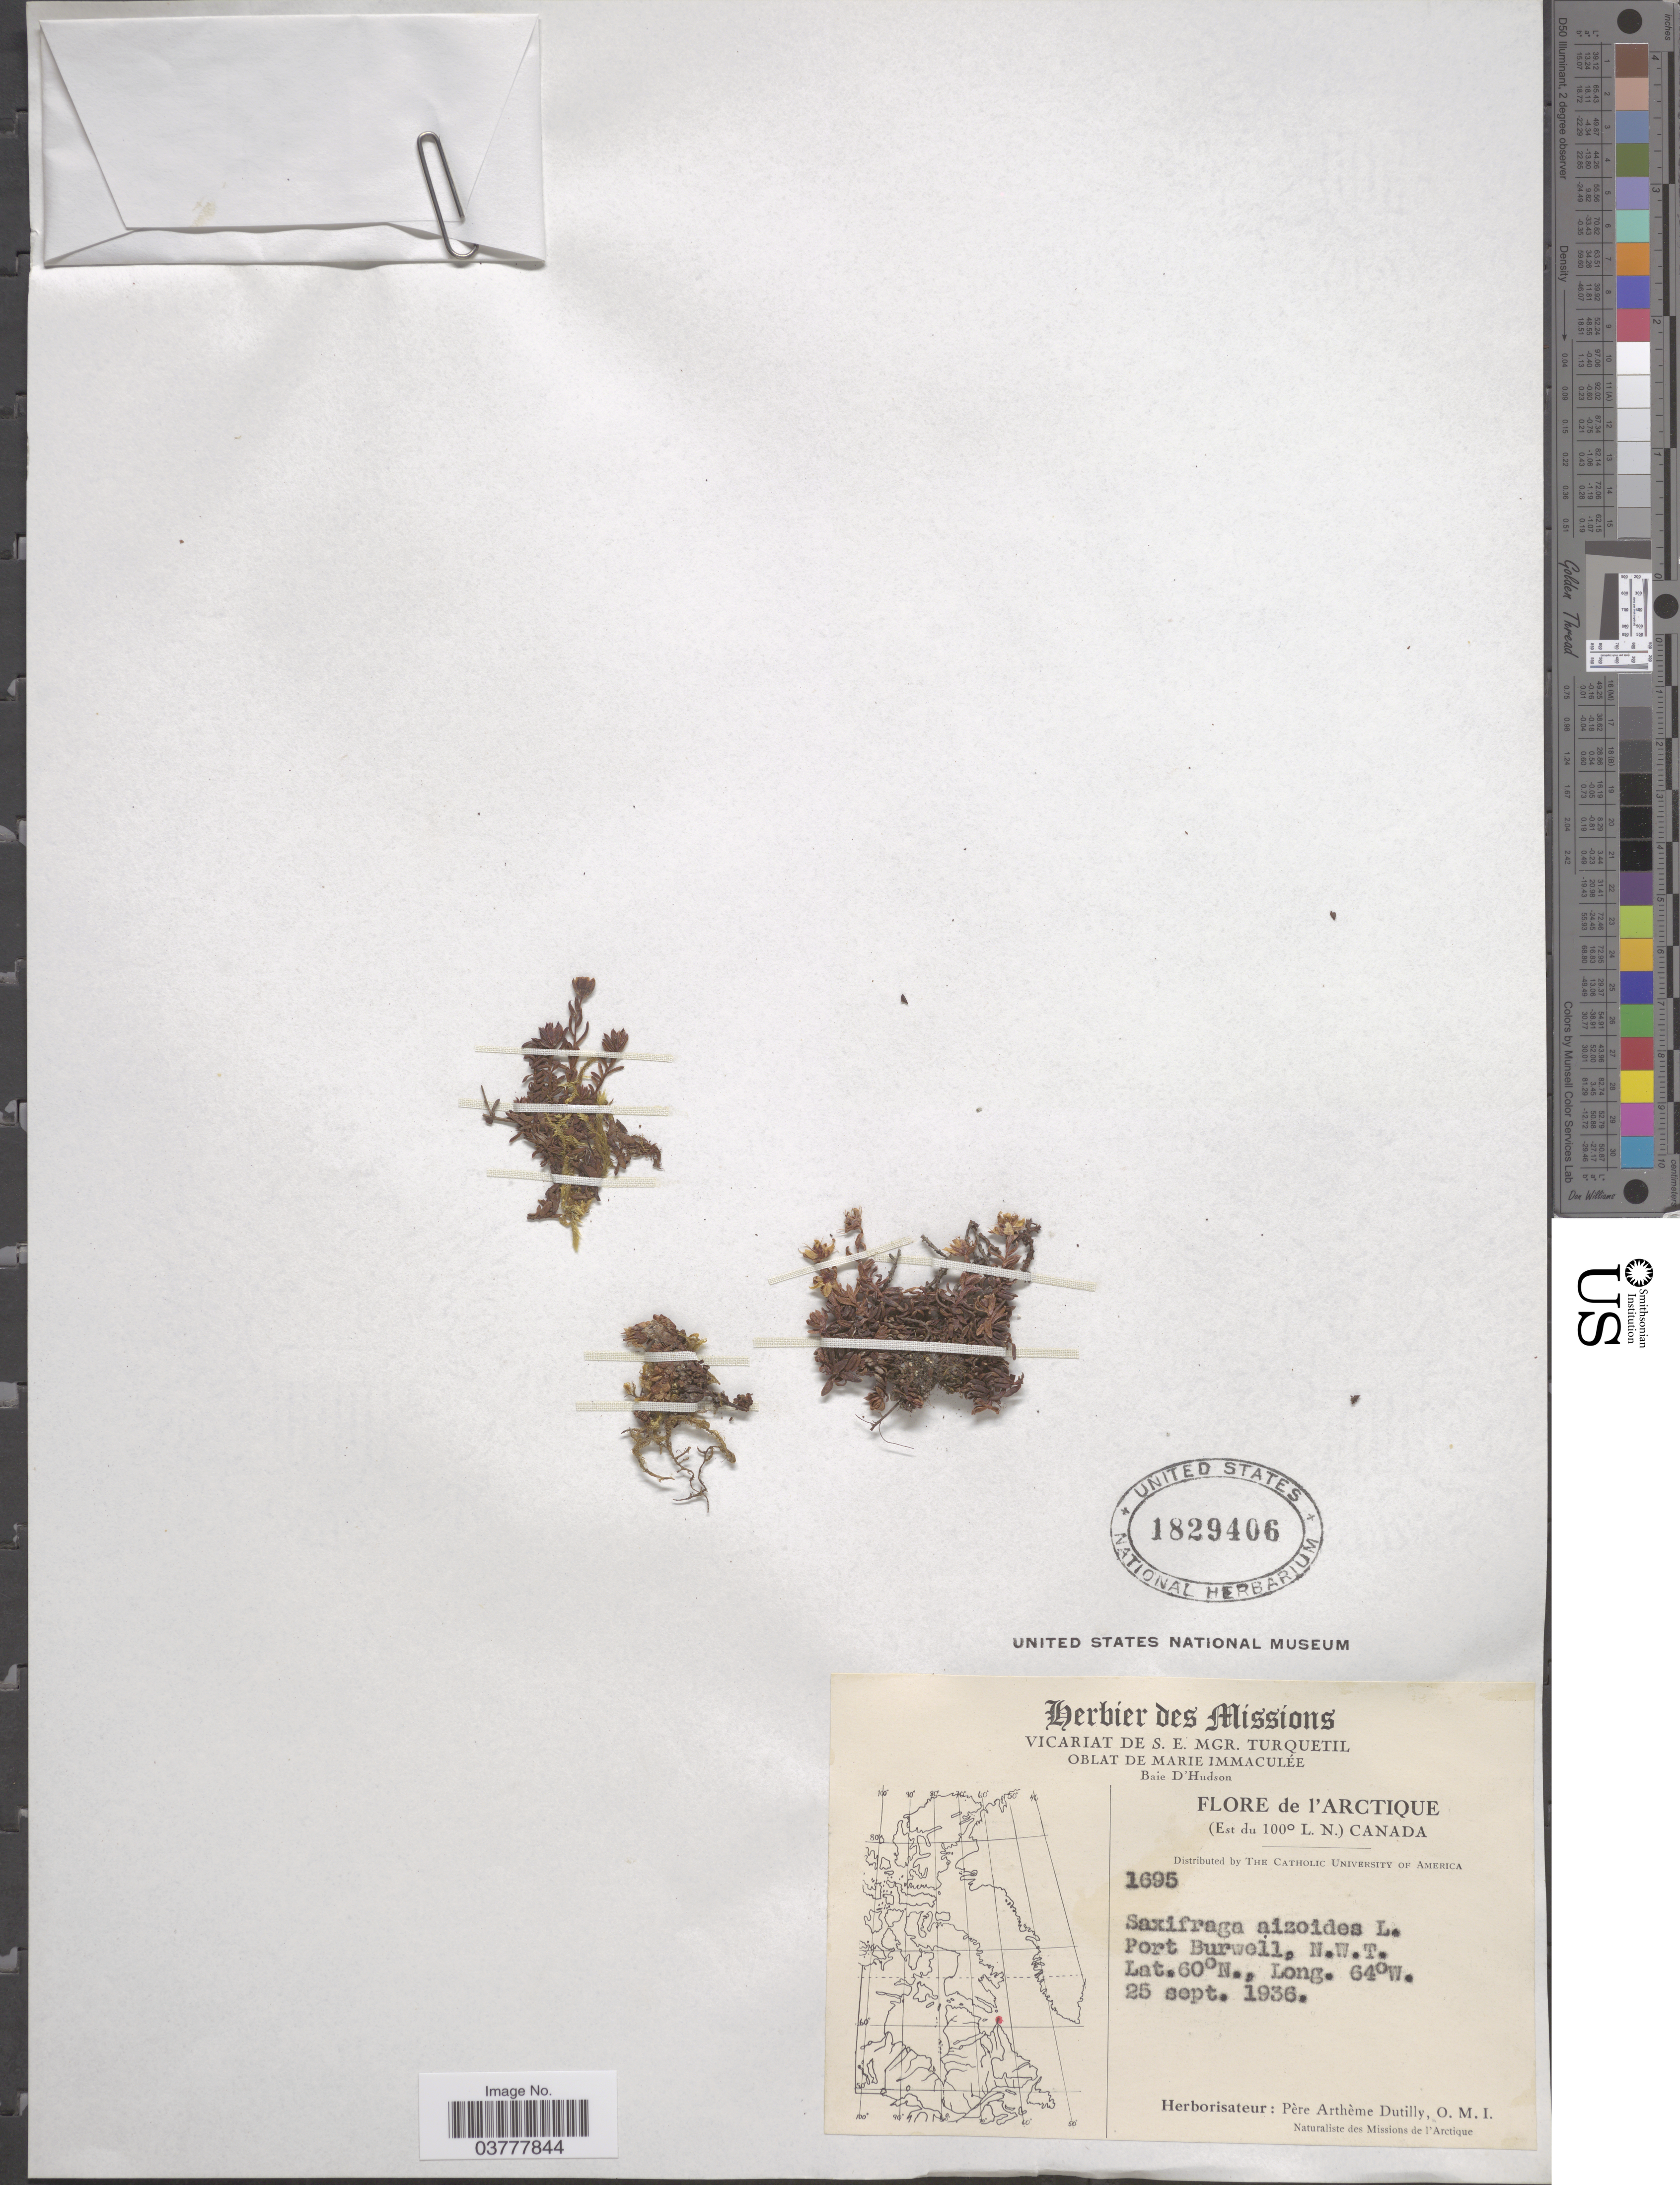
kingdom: Plantae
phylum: Tracheophyta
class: Magnoliopsida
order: Saxifragales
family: Saxifragaceae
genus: Saxifraga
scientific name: Saxifraga aizoides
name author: L.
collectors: A. Dutilly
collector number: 1695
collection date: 1936-09-25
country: Canada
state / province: Northwest Territories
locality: L'Arctique. Port Burwell, N.W.T.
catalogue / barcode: US 1829406